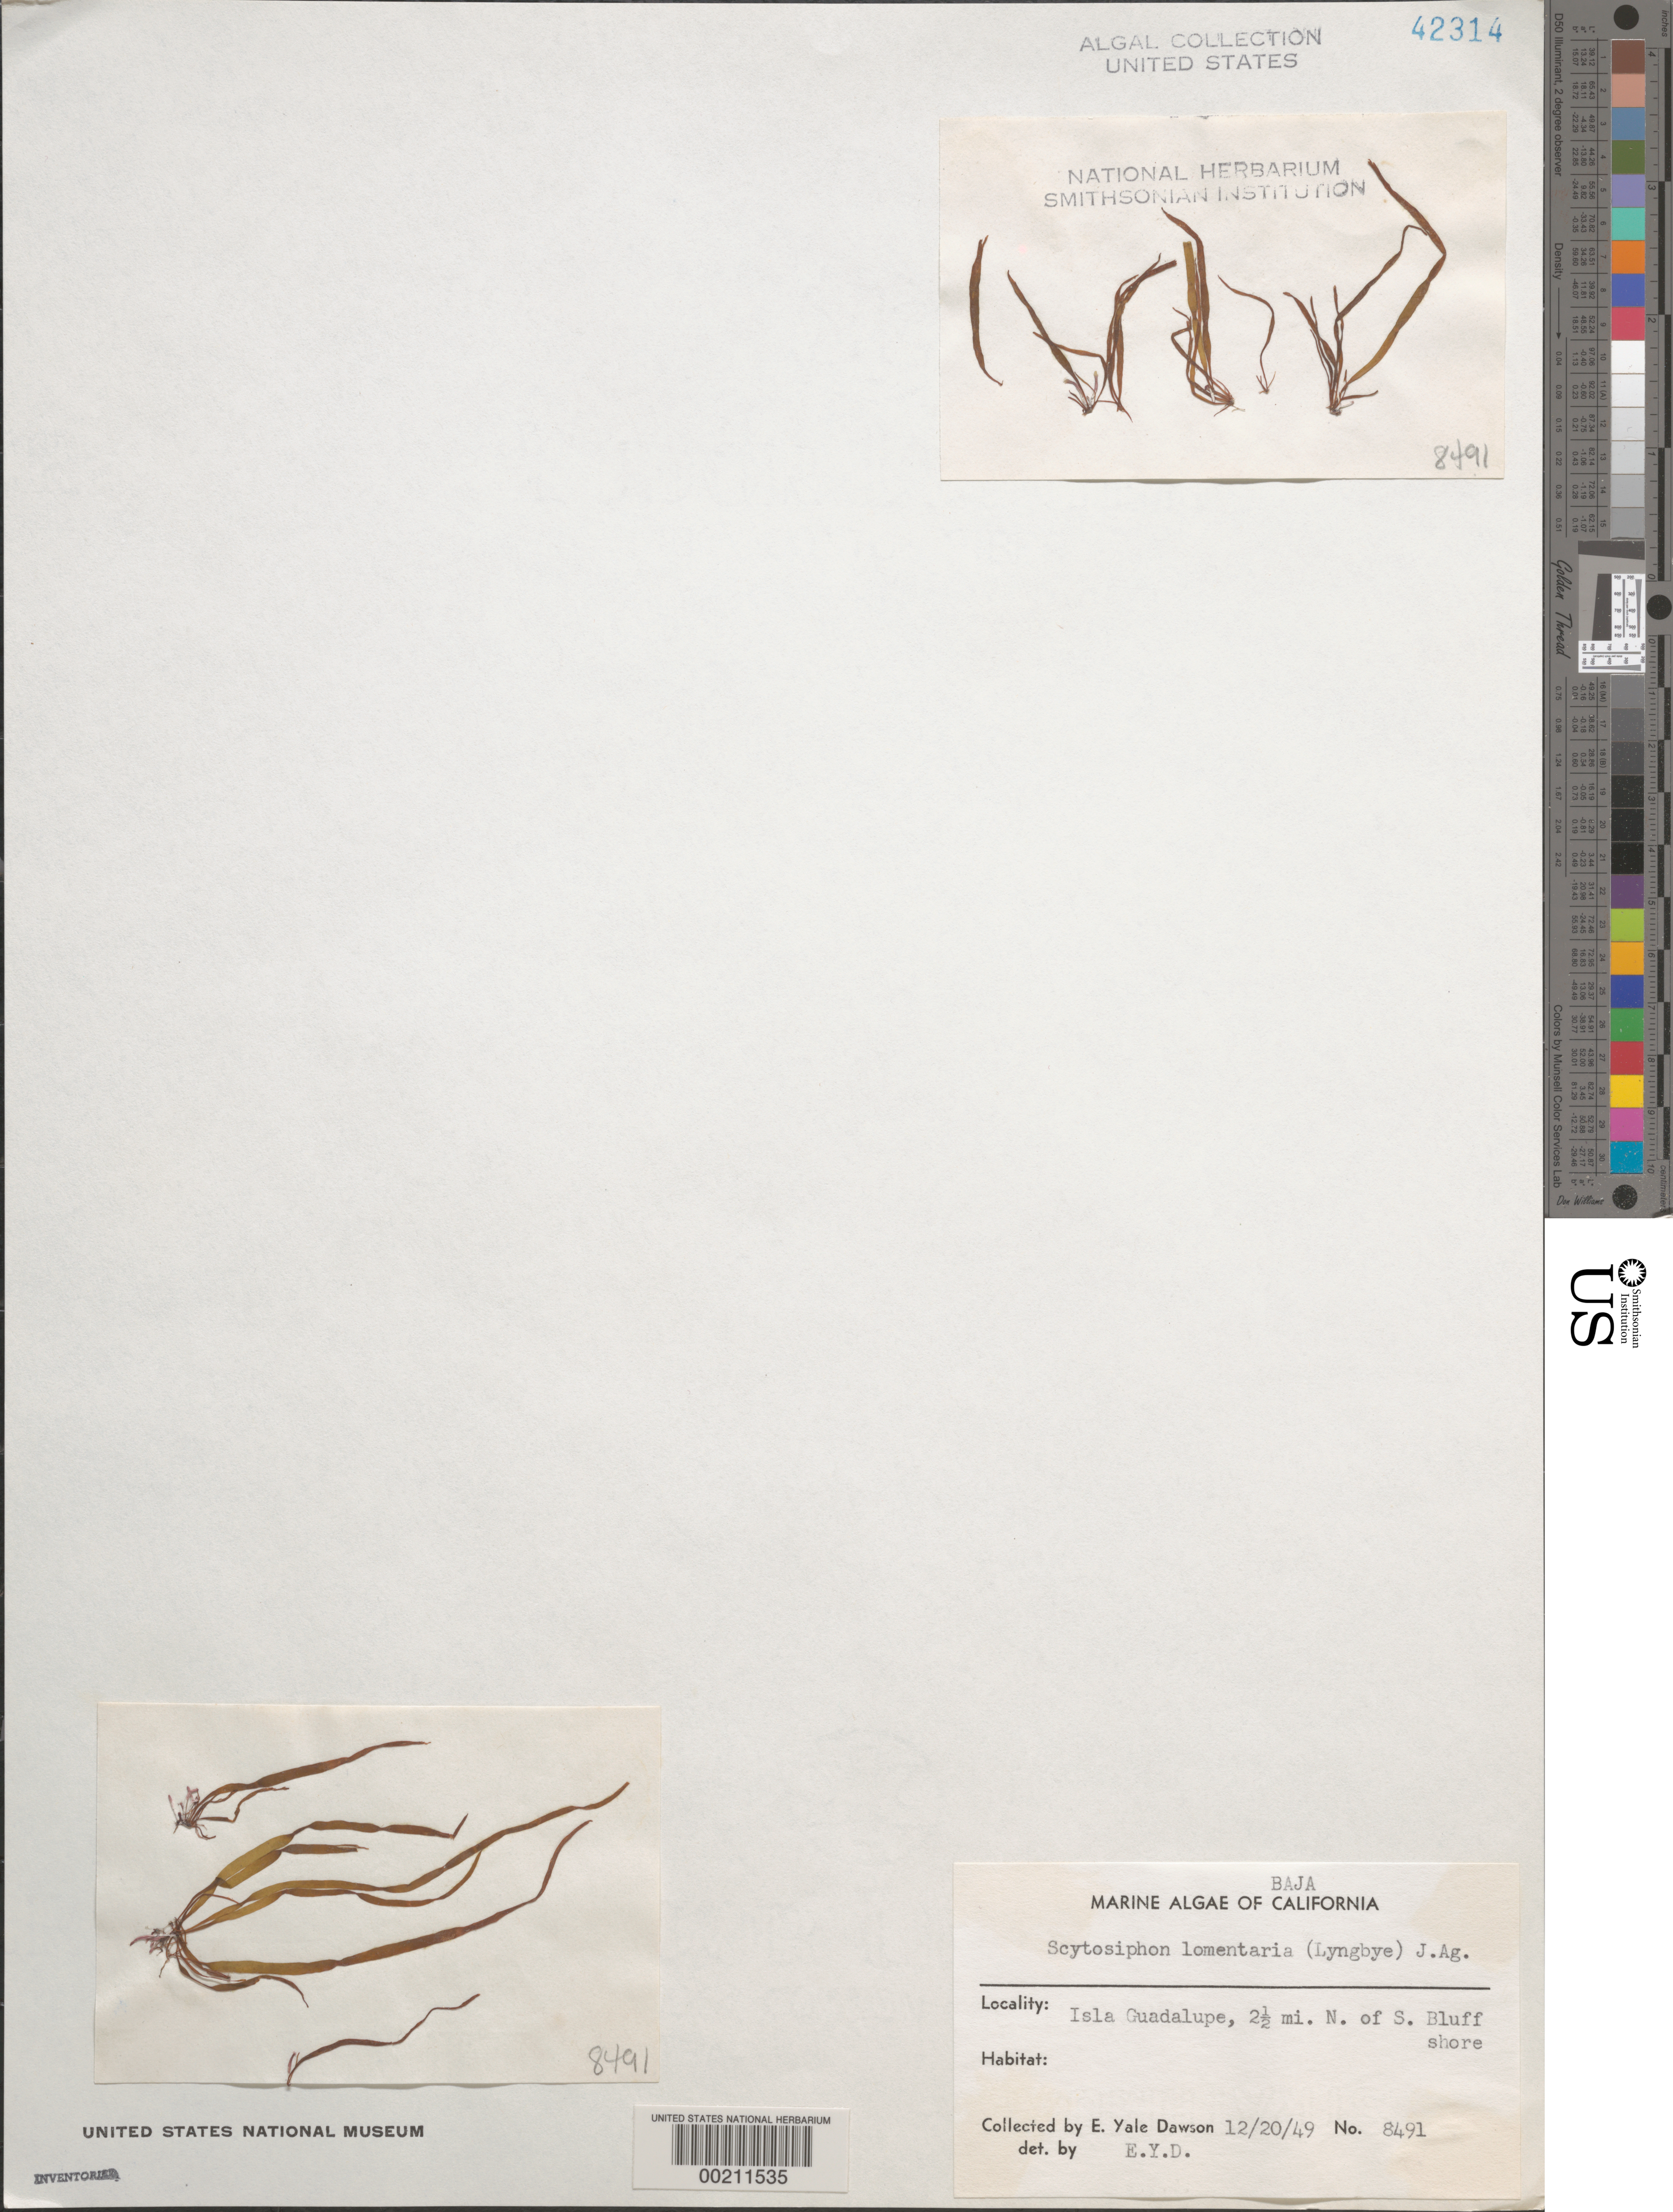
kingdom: Chromista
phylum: Ochrophyta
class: Phaeophyceae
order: Scytosiphonales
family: Scytosiphonaceae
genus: Scytosiphon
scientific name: Scytosiphon lomentaria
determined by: Dawson, E. Y.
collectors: E. Y. Dawson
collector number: EYD 8491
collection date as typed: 20 Dec 1949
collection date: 1949-12-20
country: Mexico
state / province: Baja California Norte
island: Isla Guadalupe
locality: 2.5 miles north of South Bluff shore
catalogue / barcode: US 42314